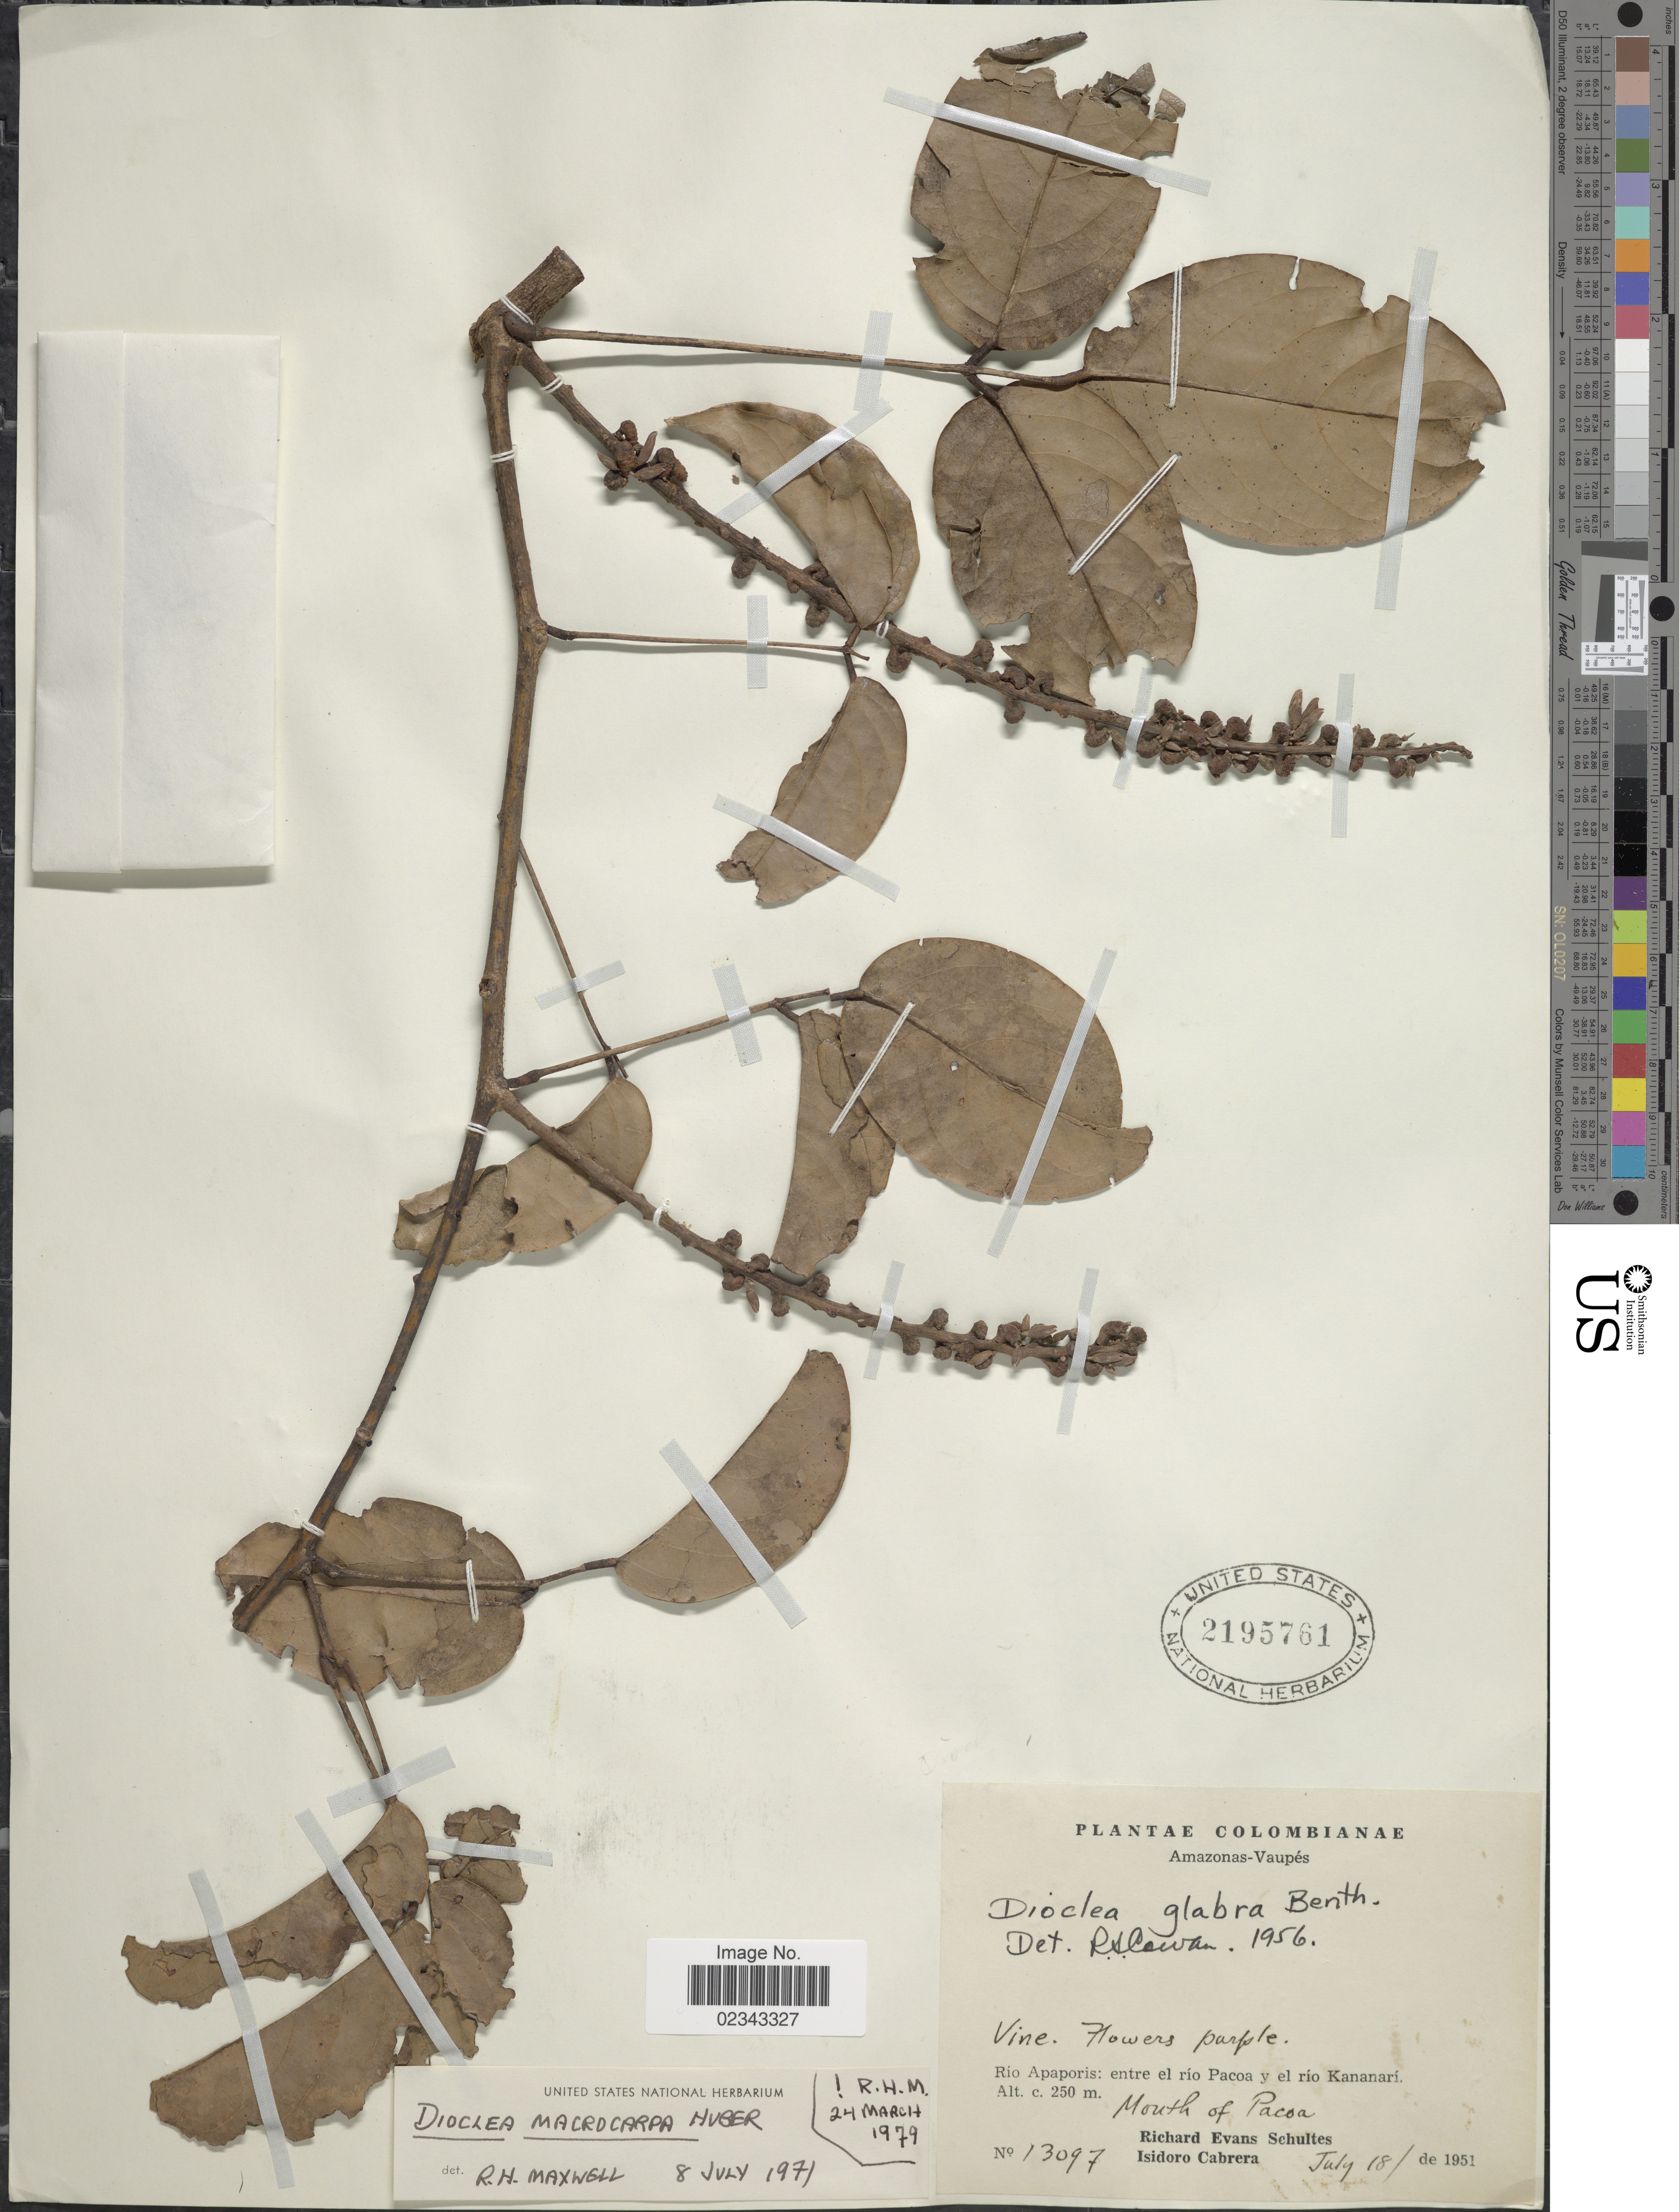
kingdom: Plantae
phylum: Tracheophyta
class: Magnoliopsida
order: Fabales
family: Fabaceae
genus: Macropsychanthus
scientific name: Macropsychanthus macrocarpus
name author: (Huber) L.P. Queiroz & Snak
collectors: R. E. Schultes & I. Cabrera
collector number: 13097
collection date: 1951-07-18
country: Colombia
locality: Amazonas-Vaupés, Río Apaporis: entre el río Pacoa y el río Kananarí, Mouth of Pacoa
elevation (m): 250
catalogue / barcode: US 2195761